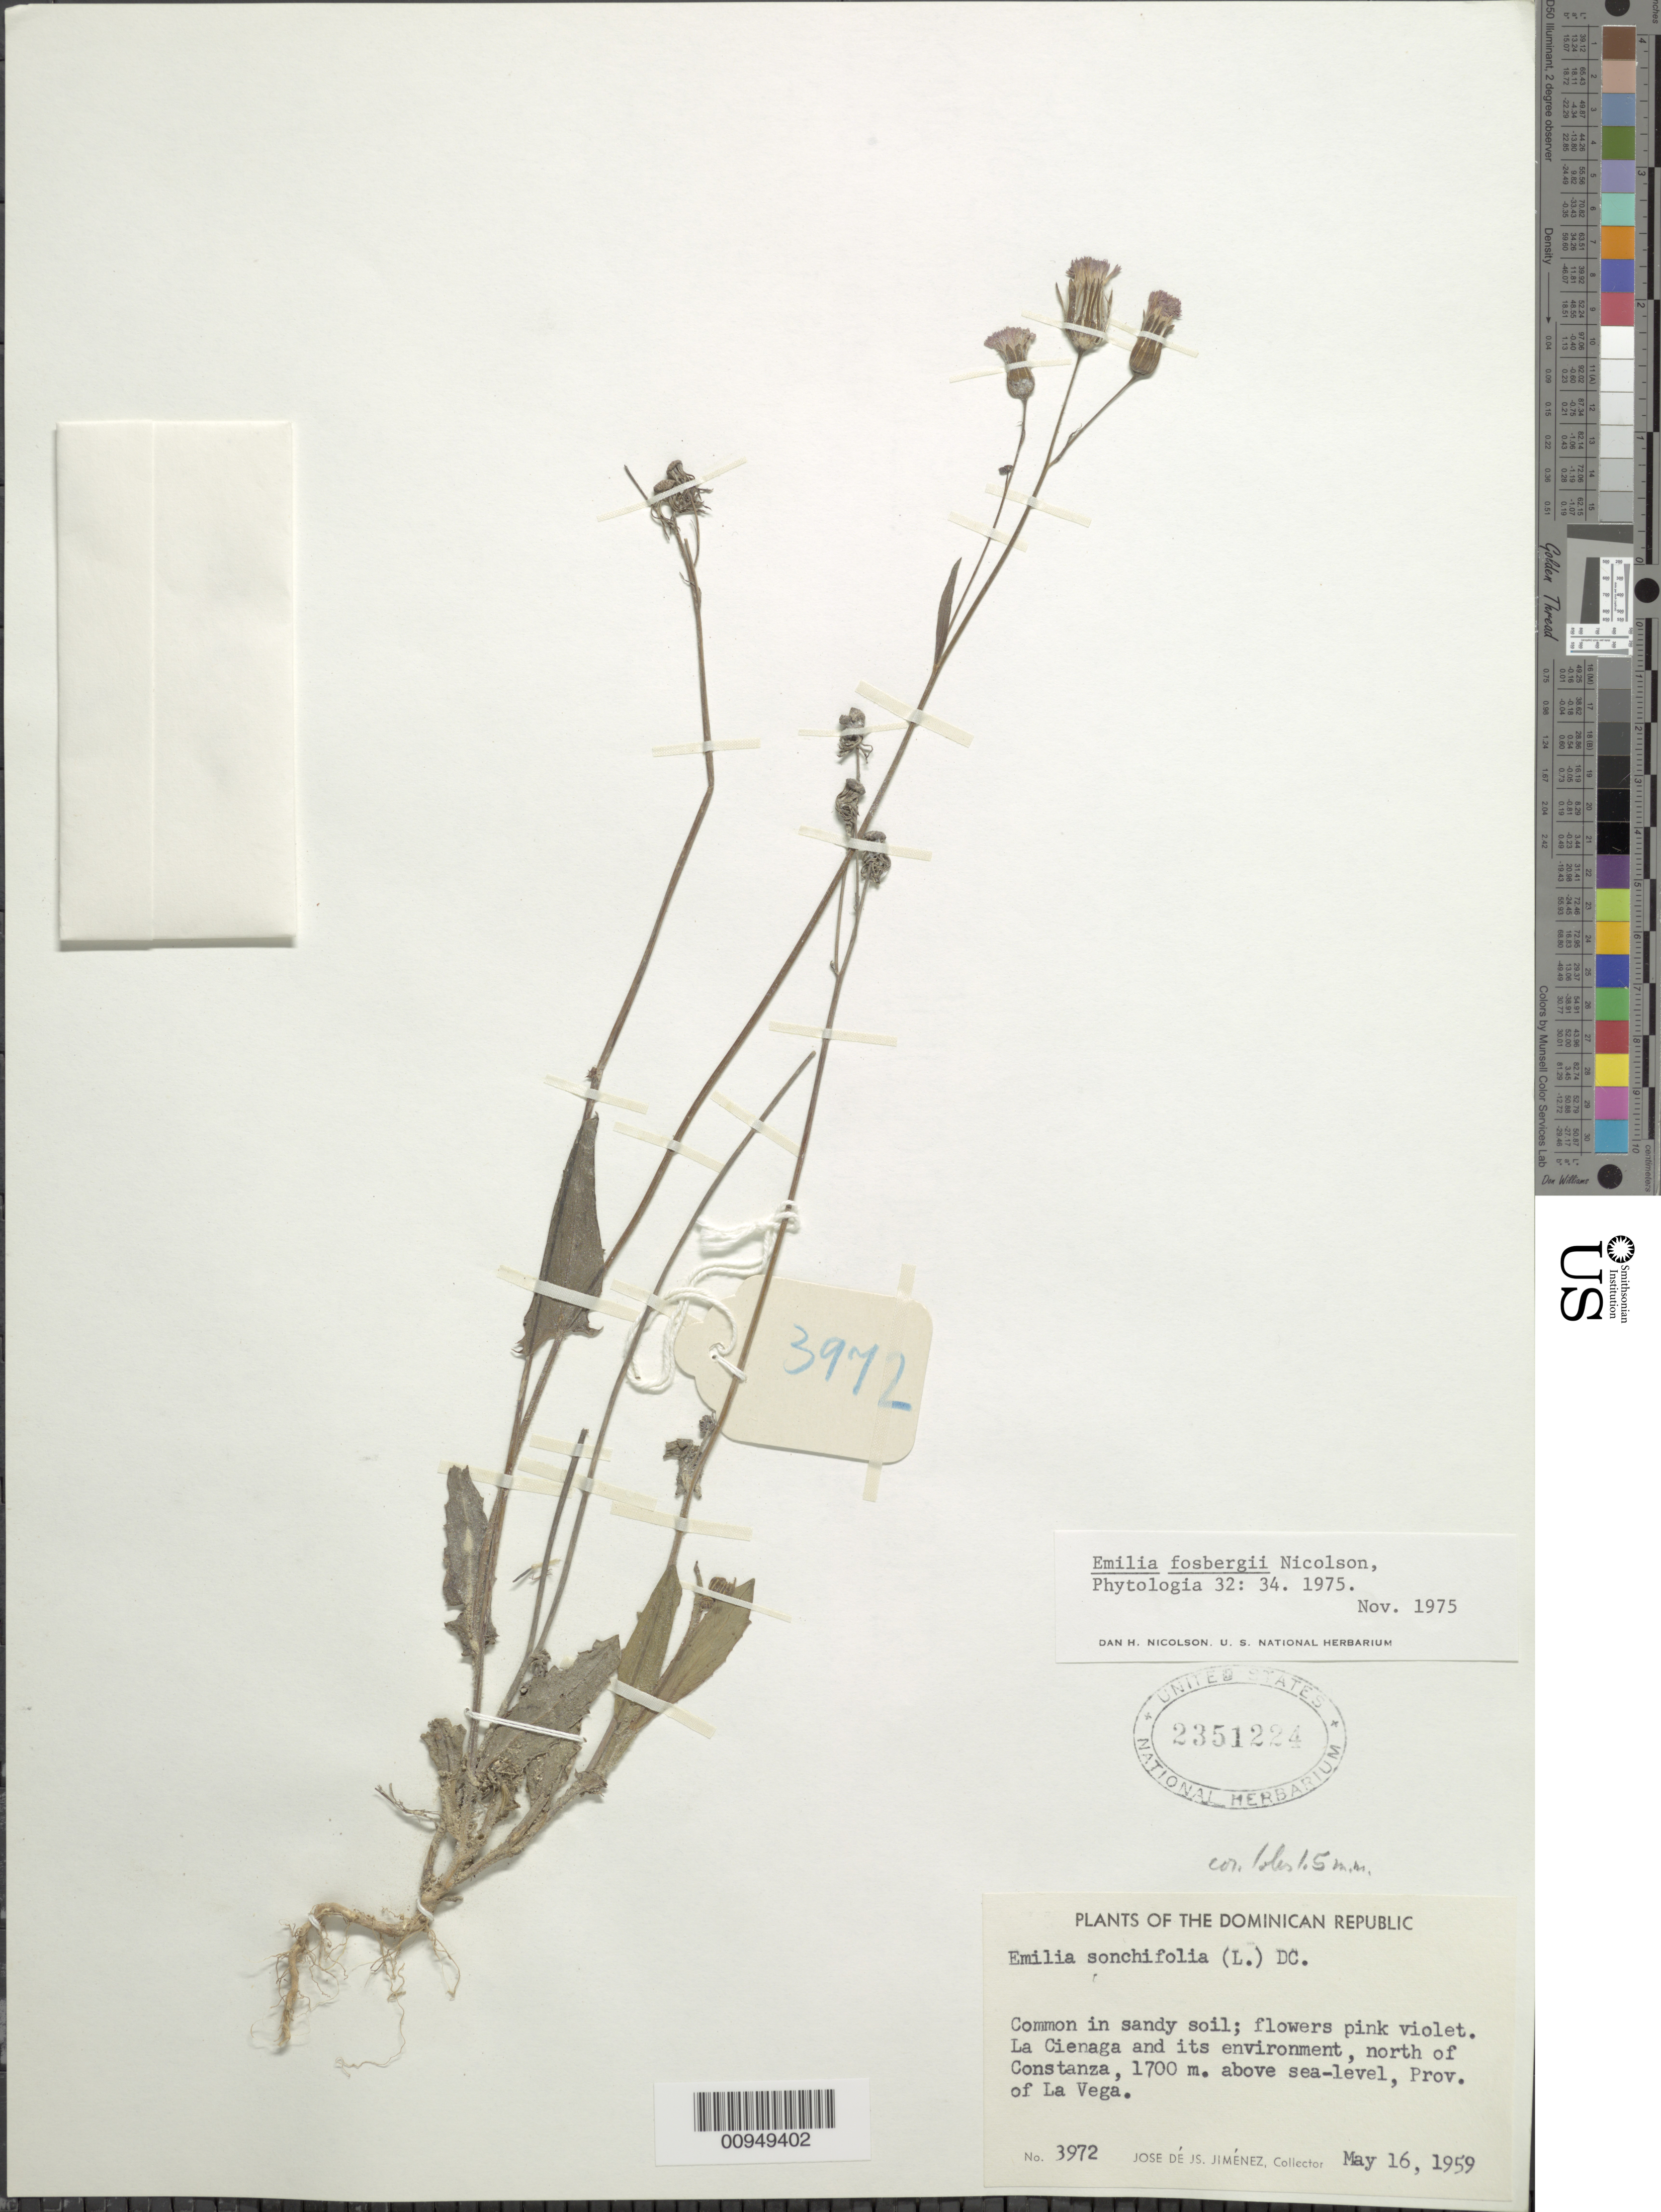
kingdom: Plantae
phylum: Tracheophyta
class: Magnoliopsida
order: Asterales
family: Asteraceae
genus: Emilia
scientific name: Emilia fosbergii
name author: Nicolson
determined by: Nicolson, Dan H.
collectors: J. J. Jiménez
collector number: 3972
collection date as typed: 16 May 1959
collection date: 1959-05-16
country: Dominican Republic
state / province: La Vega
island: Hispaniola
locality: La Cienaga and its environment, N of Constanza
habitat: Sandy soil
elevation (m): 1700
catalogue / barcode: US 2351224